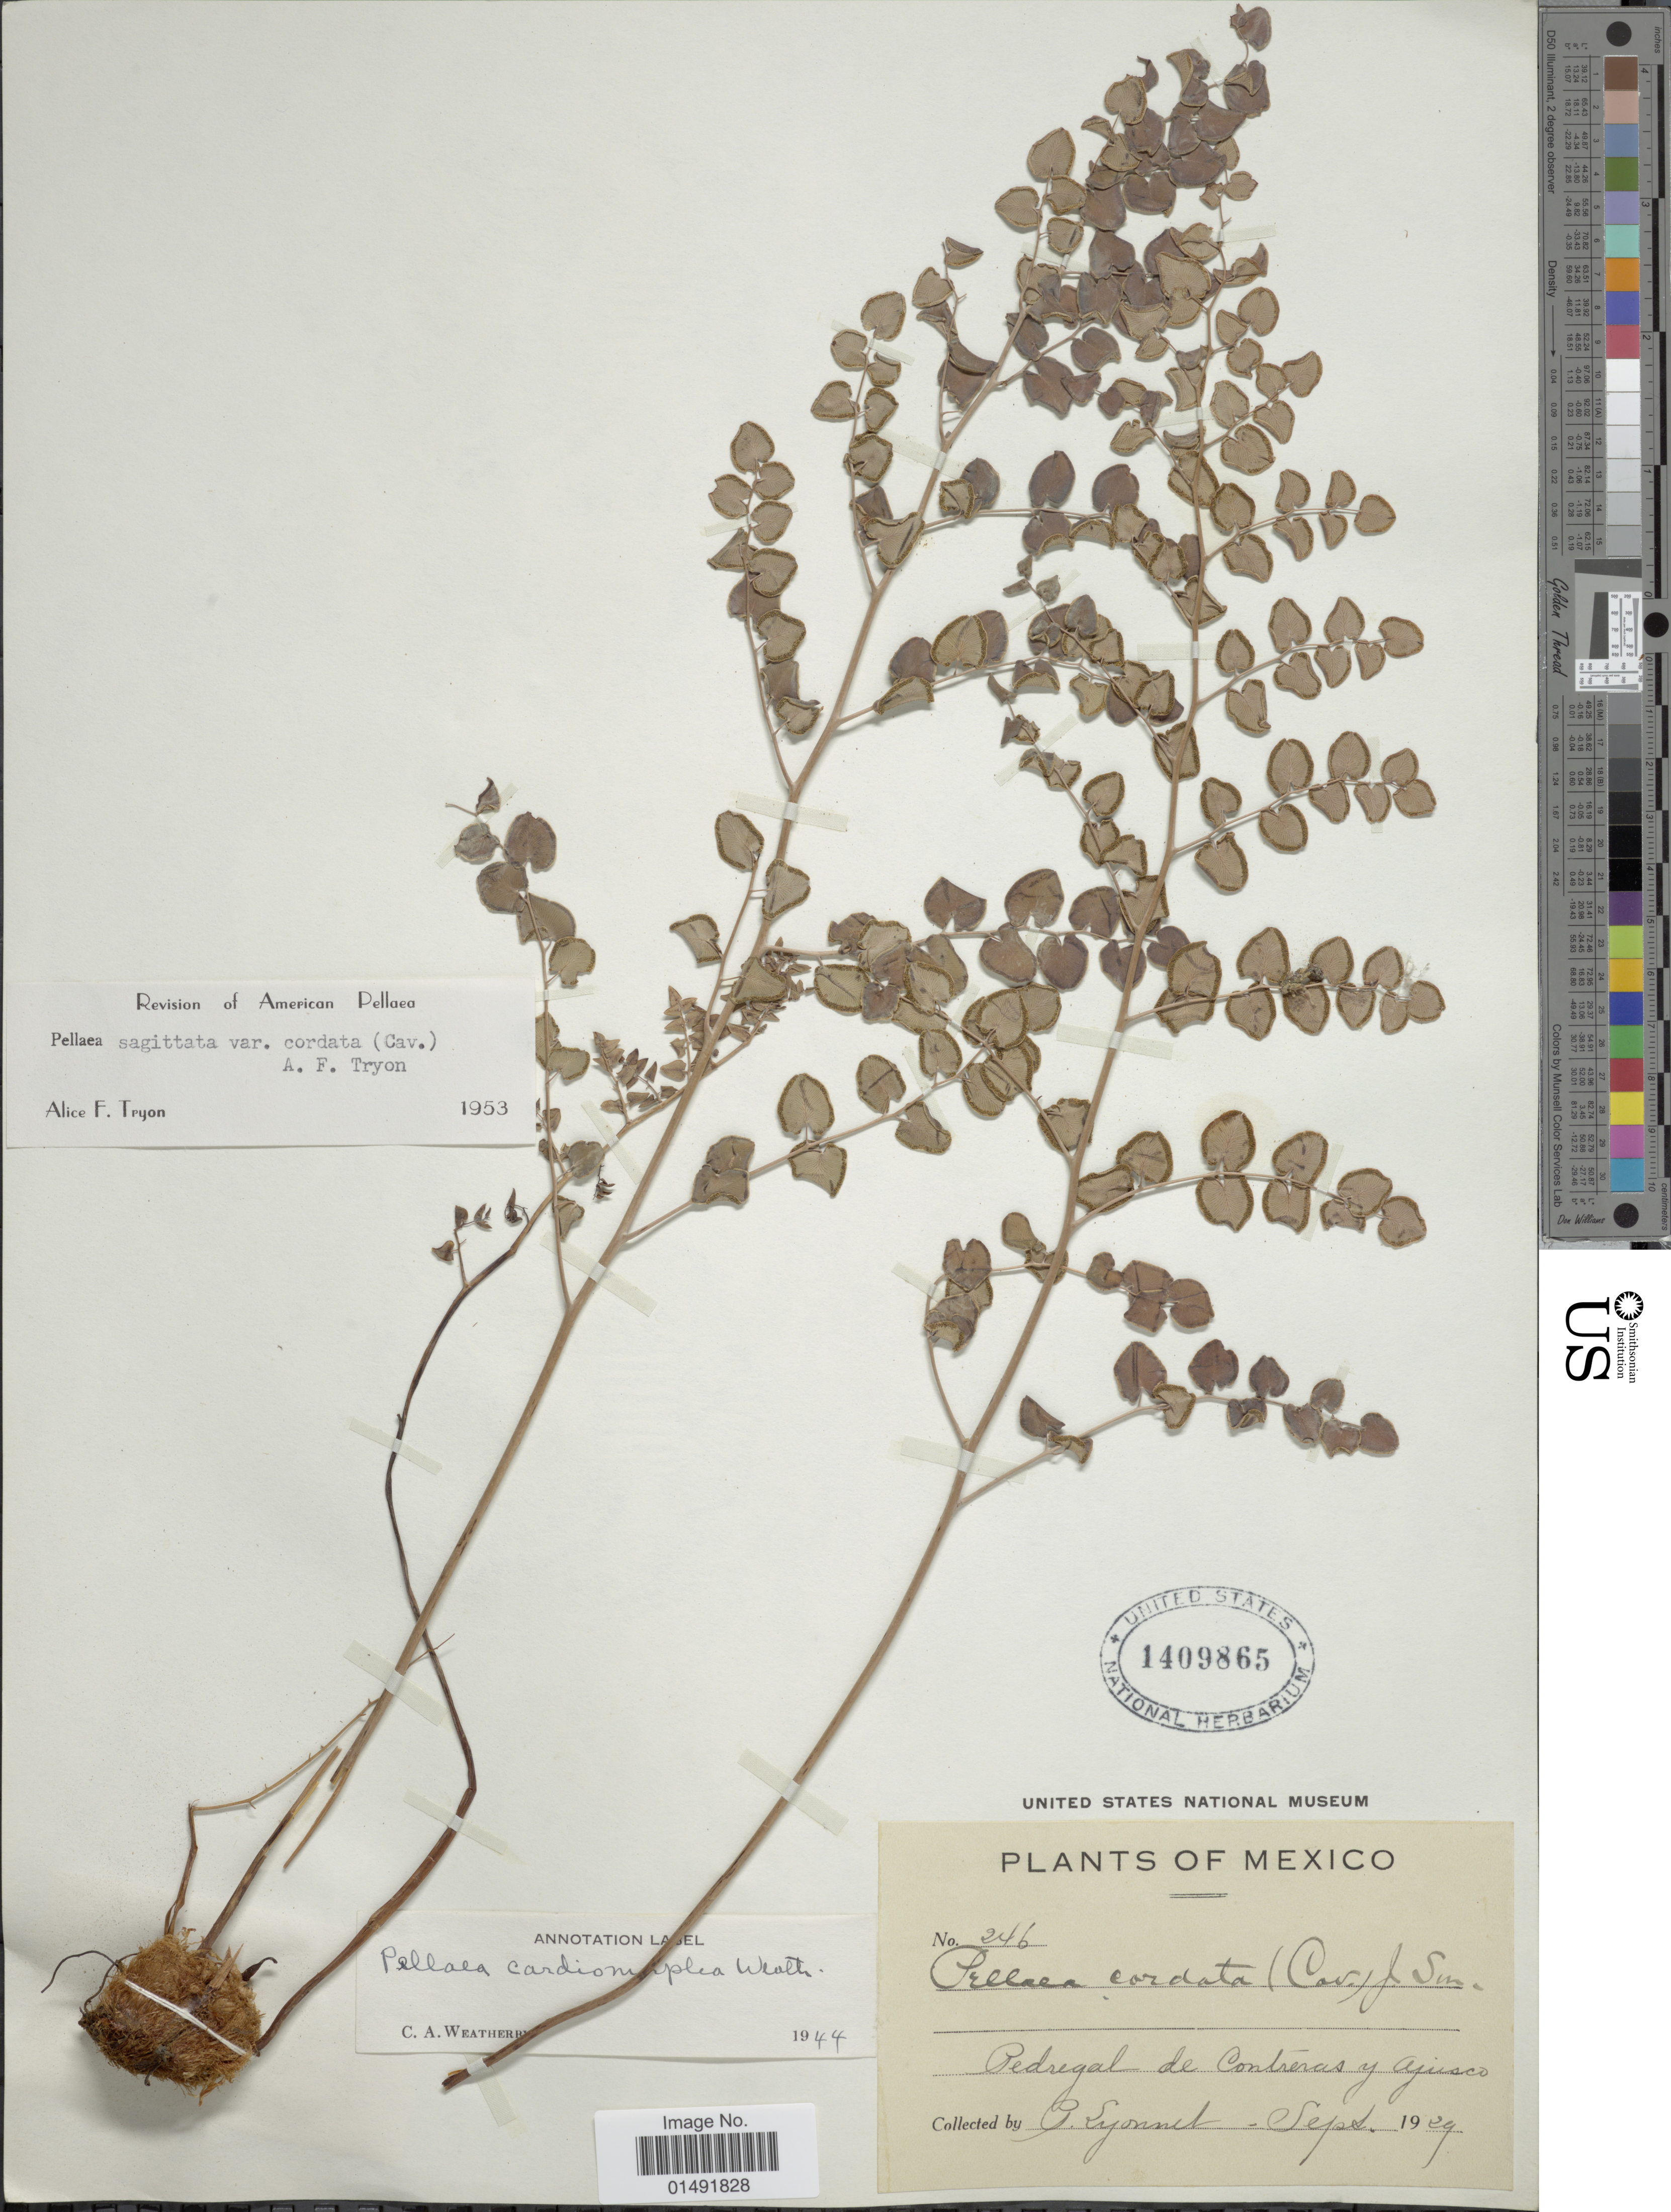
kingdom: Plantae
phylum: Tracheophyta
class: Polypodiopsida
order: Polypodiales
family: Pteridaceae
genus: Pellaea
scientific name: Pellaea cordifolia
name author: (Sessé) A.R. Sm.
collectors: P. Lyonnet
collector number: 246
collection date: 1929-09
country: Mexico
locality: Pedregal de Contreras y Ajusco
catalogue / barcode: US 1409865